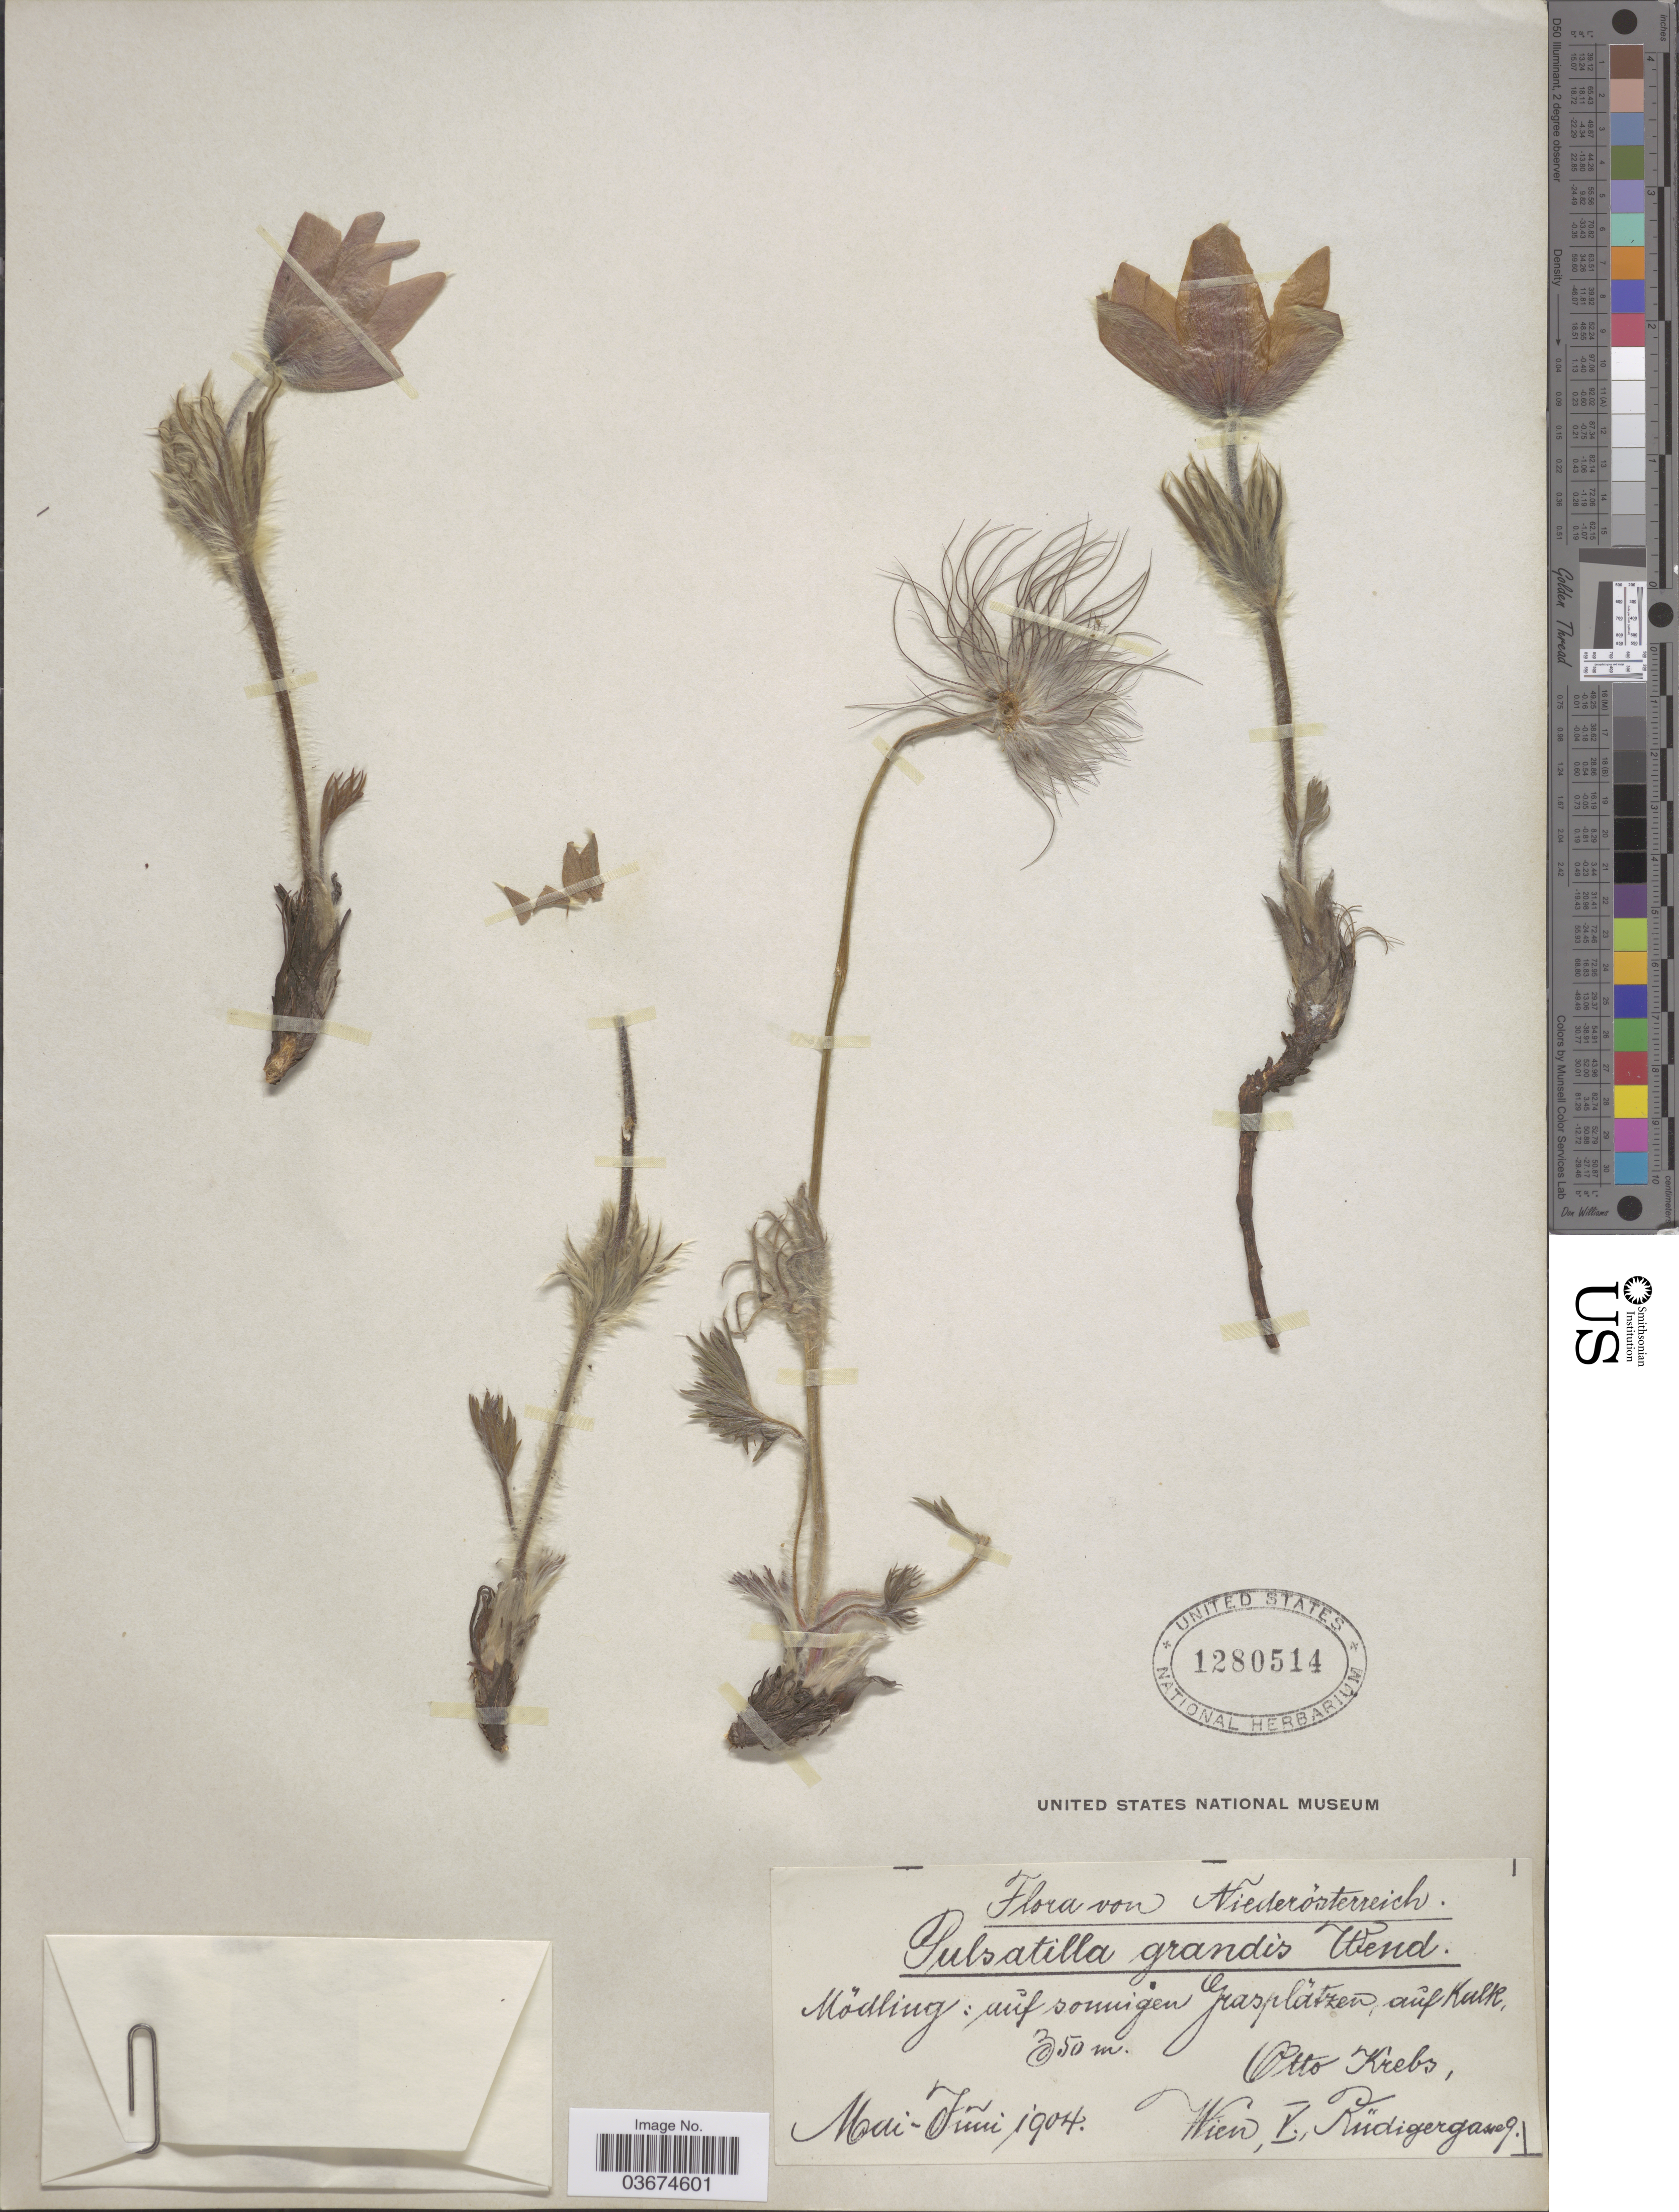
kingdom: Plantae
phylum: Tracheophyta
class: Magnoliopsida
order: Ranunculales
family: Ranunculaceae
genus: Pulsatilla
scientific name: Pulsatilla grandis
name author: Wender.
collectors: O. Krebs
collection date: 1904-05/1904-06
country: Austria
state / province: Niederosterreich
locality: Mödling: aůf sonnigen Grasplätzen, aůf Kalk.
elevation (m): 350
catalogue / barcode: US 1280514